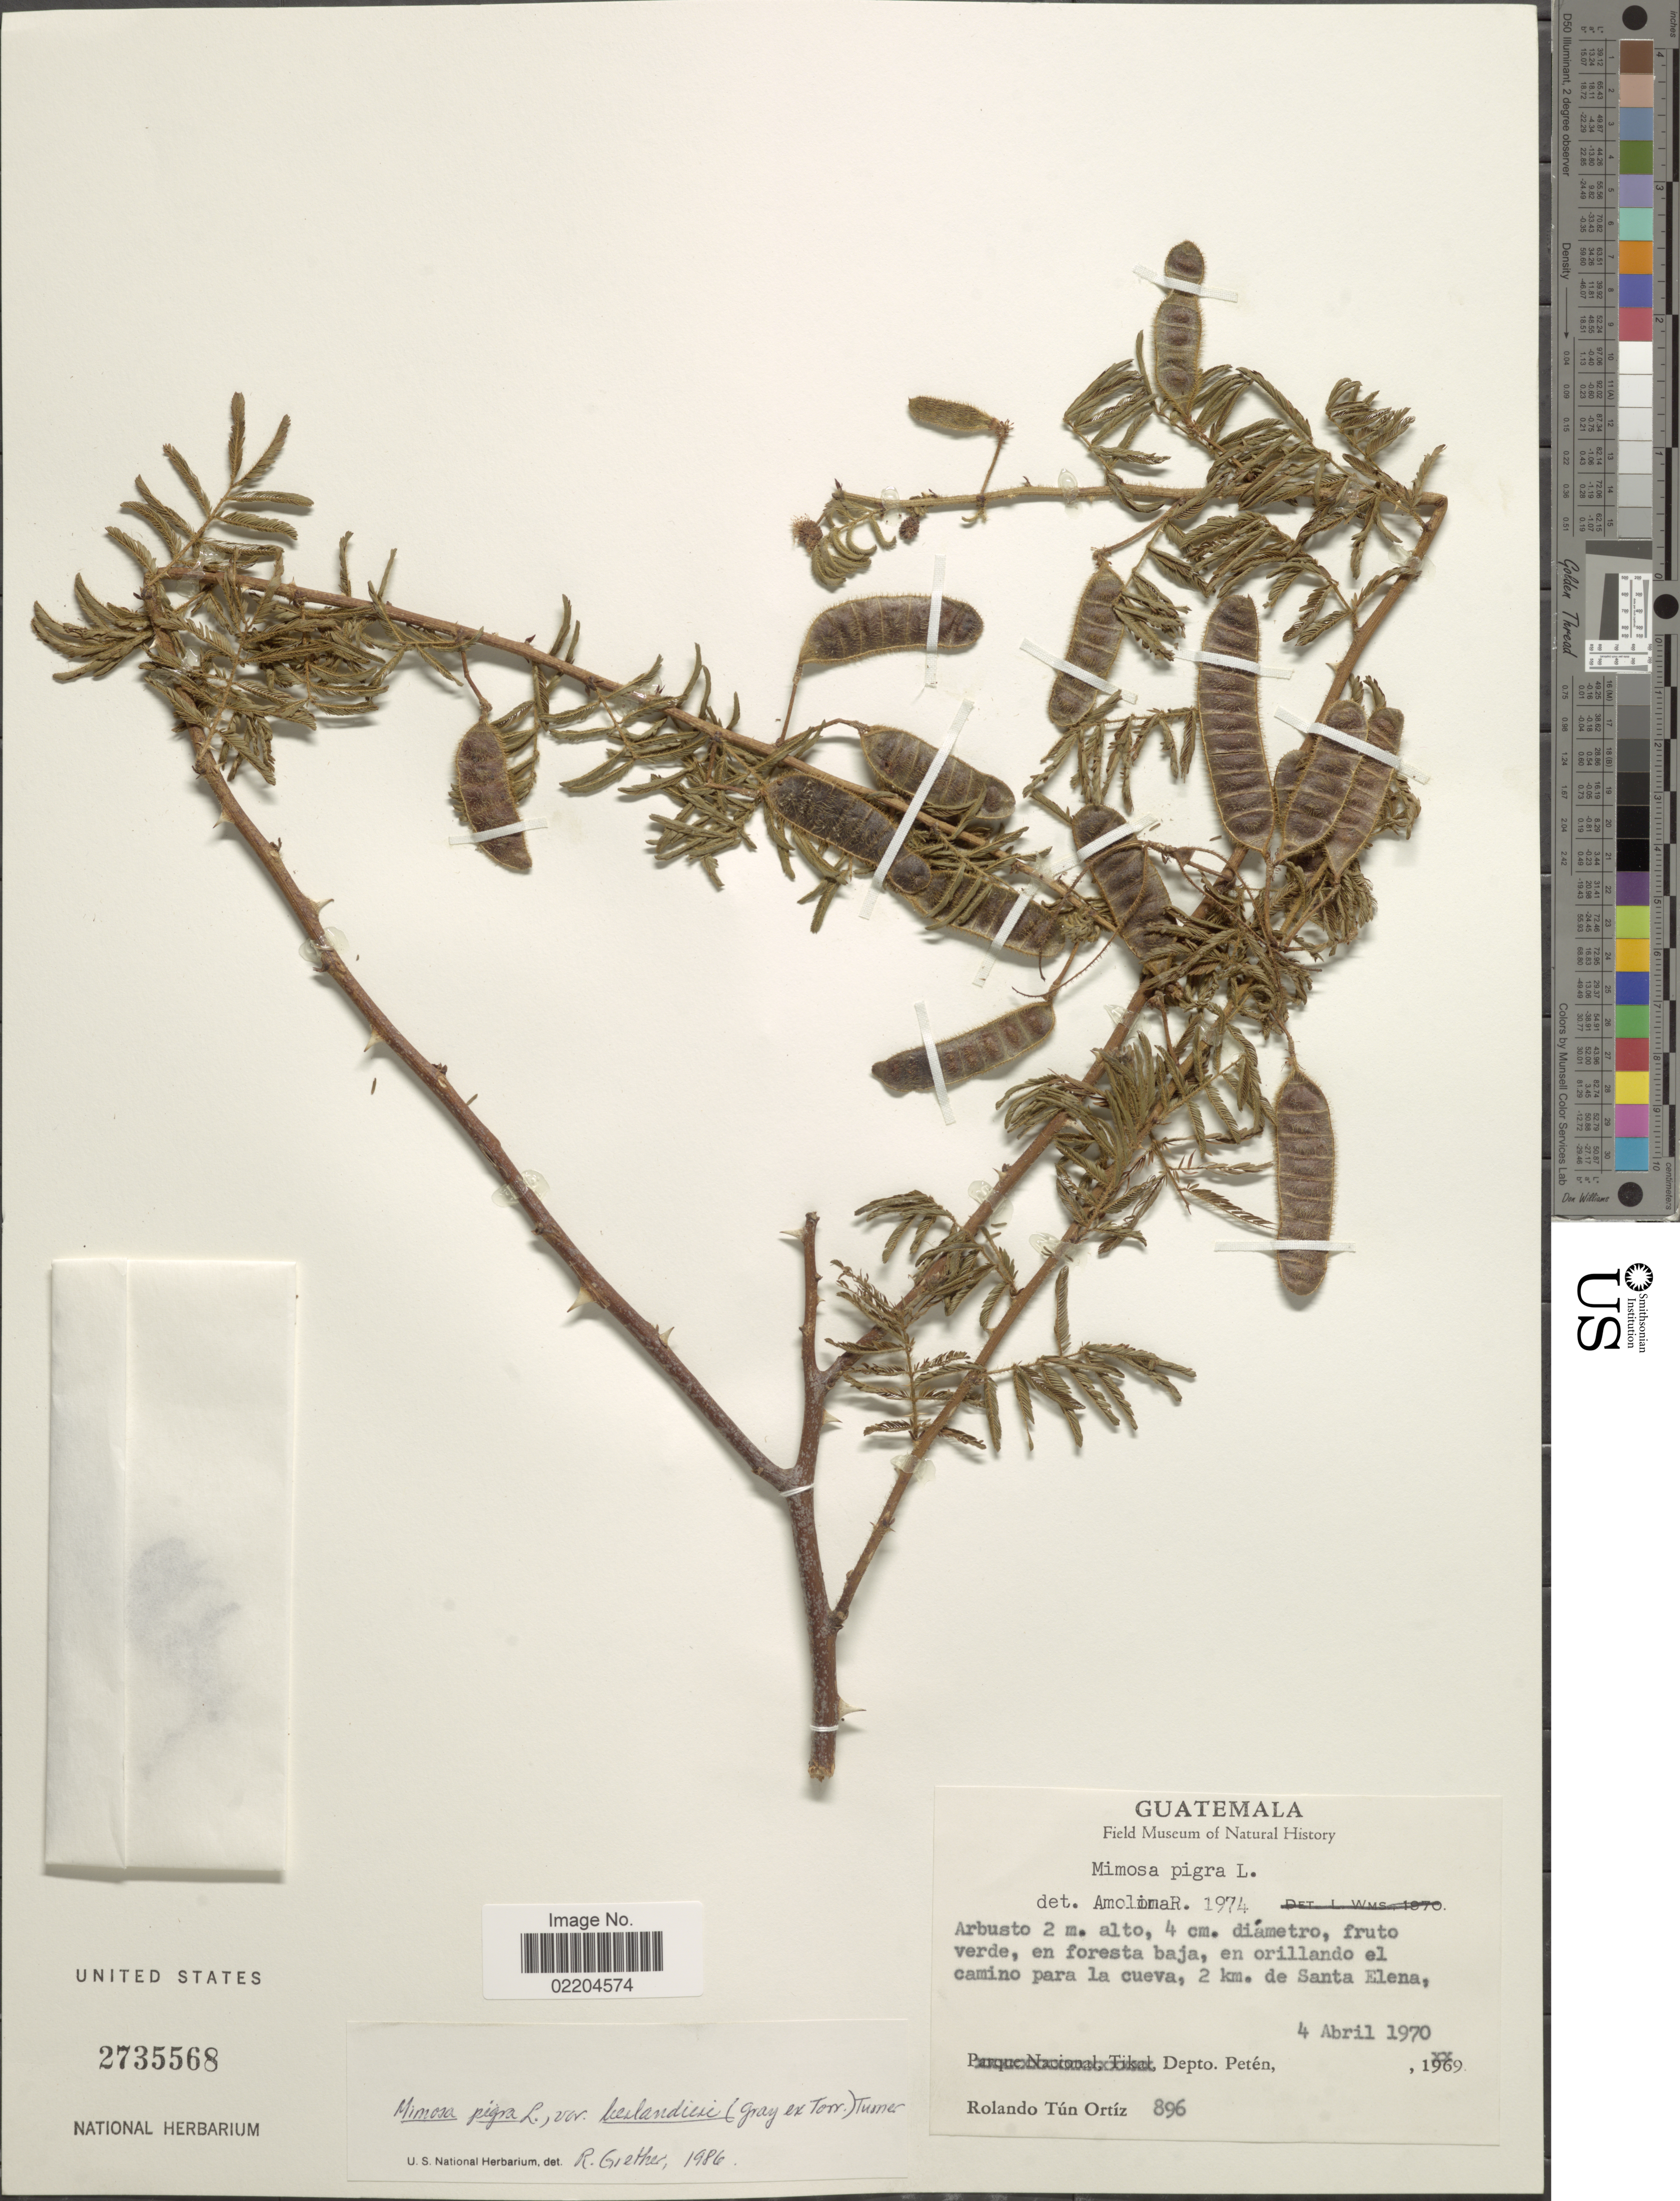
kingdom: Plantae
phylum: Tracheophyta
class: Magnoliopsida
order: Fabales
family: Fabaceae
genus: Mimosa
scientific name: Mimosa asperata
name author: L.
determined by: Strong, Mark T., (BOT), Smithsonian Institution - National Museum of Natural History (UNITED STATES)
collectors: R. T. Ortíz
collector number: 896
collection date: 1970-04-04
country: Guatemala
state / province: El Petén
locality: Depto. Peten. en orillando el camino para la cueva, 2 km. de Santa Elena.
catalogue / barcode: US 2735568